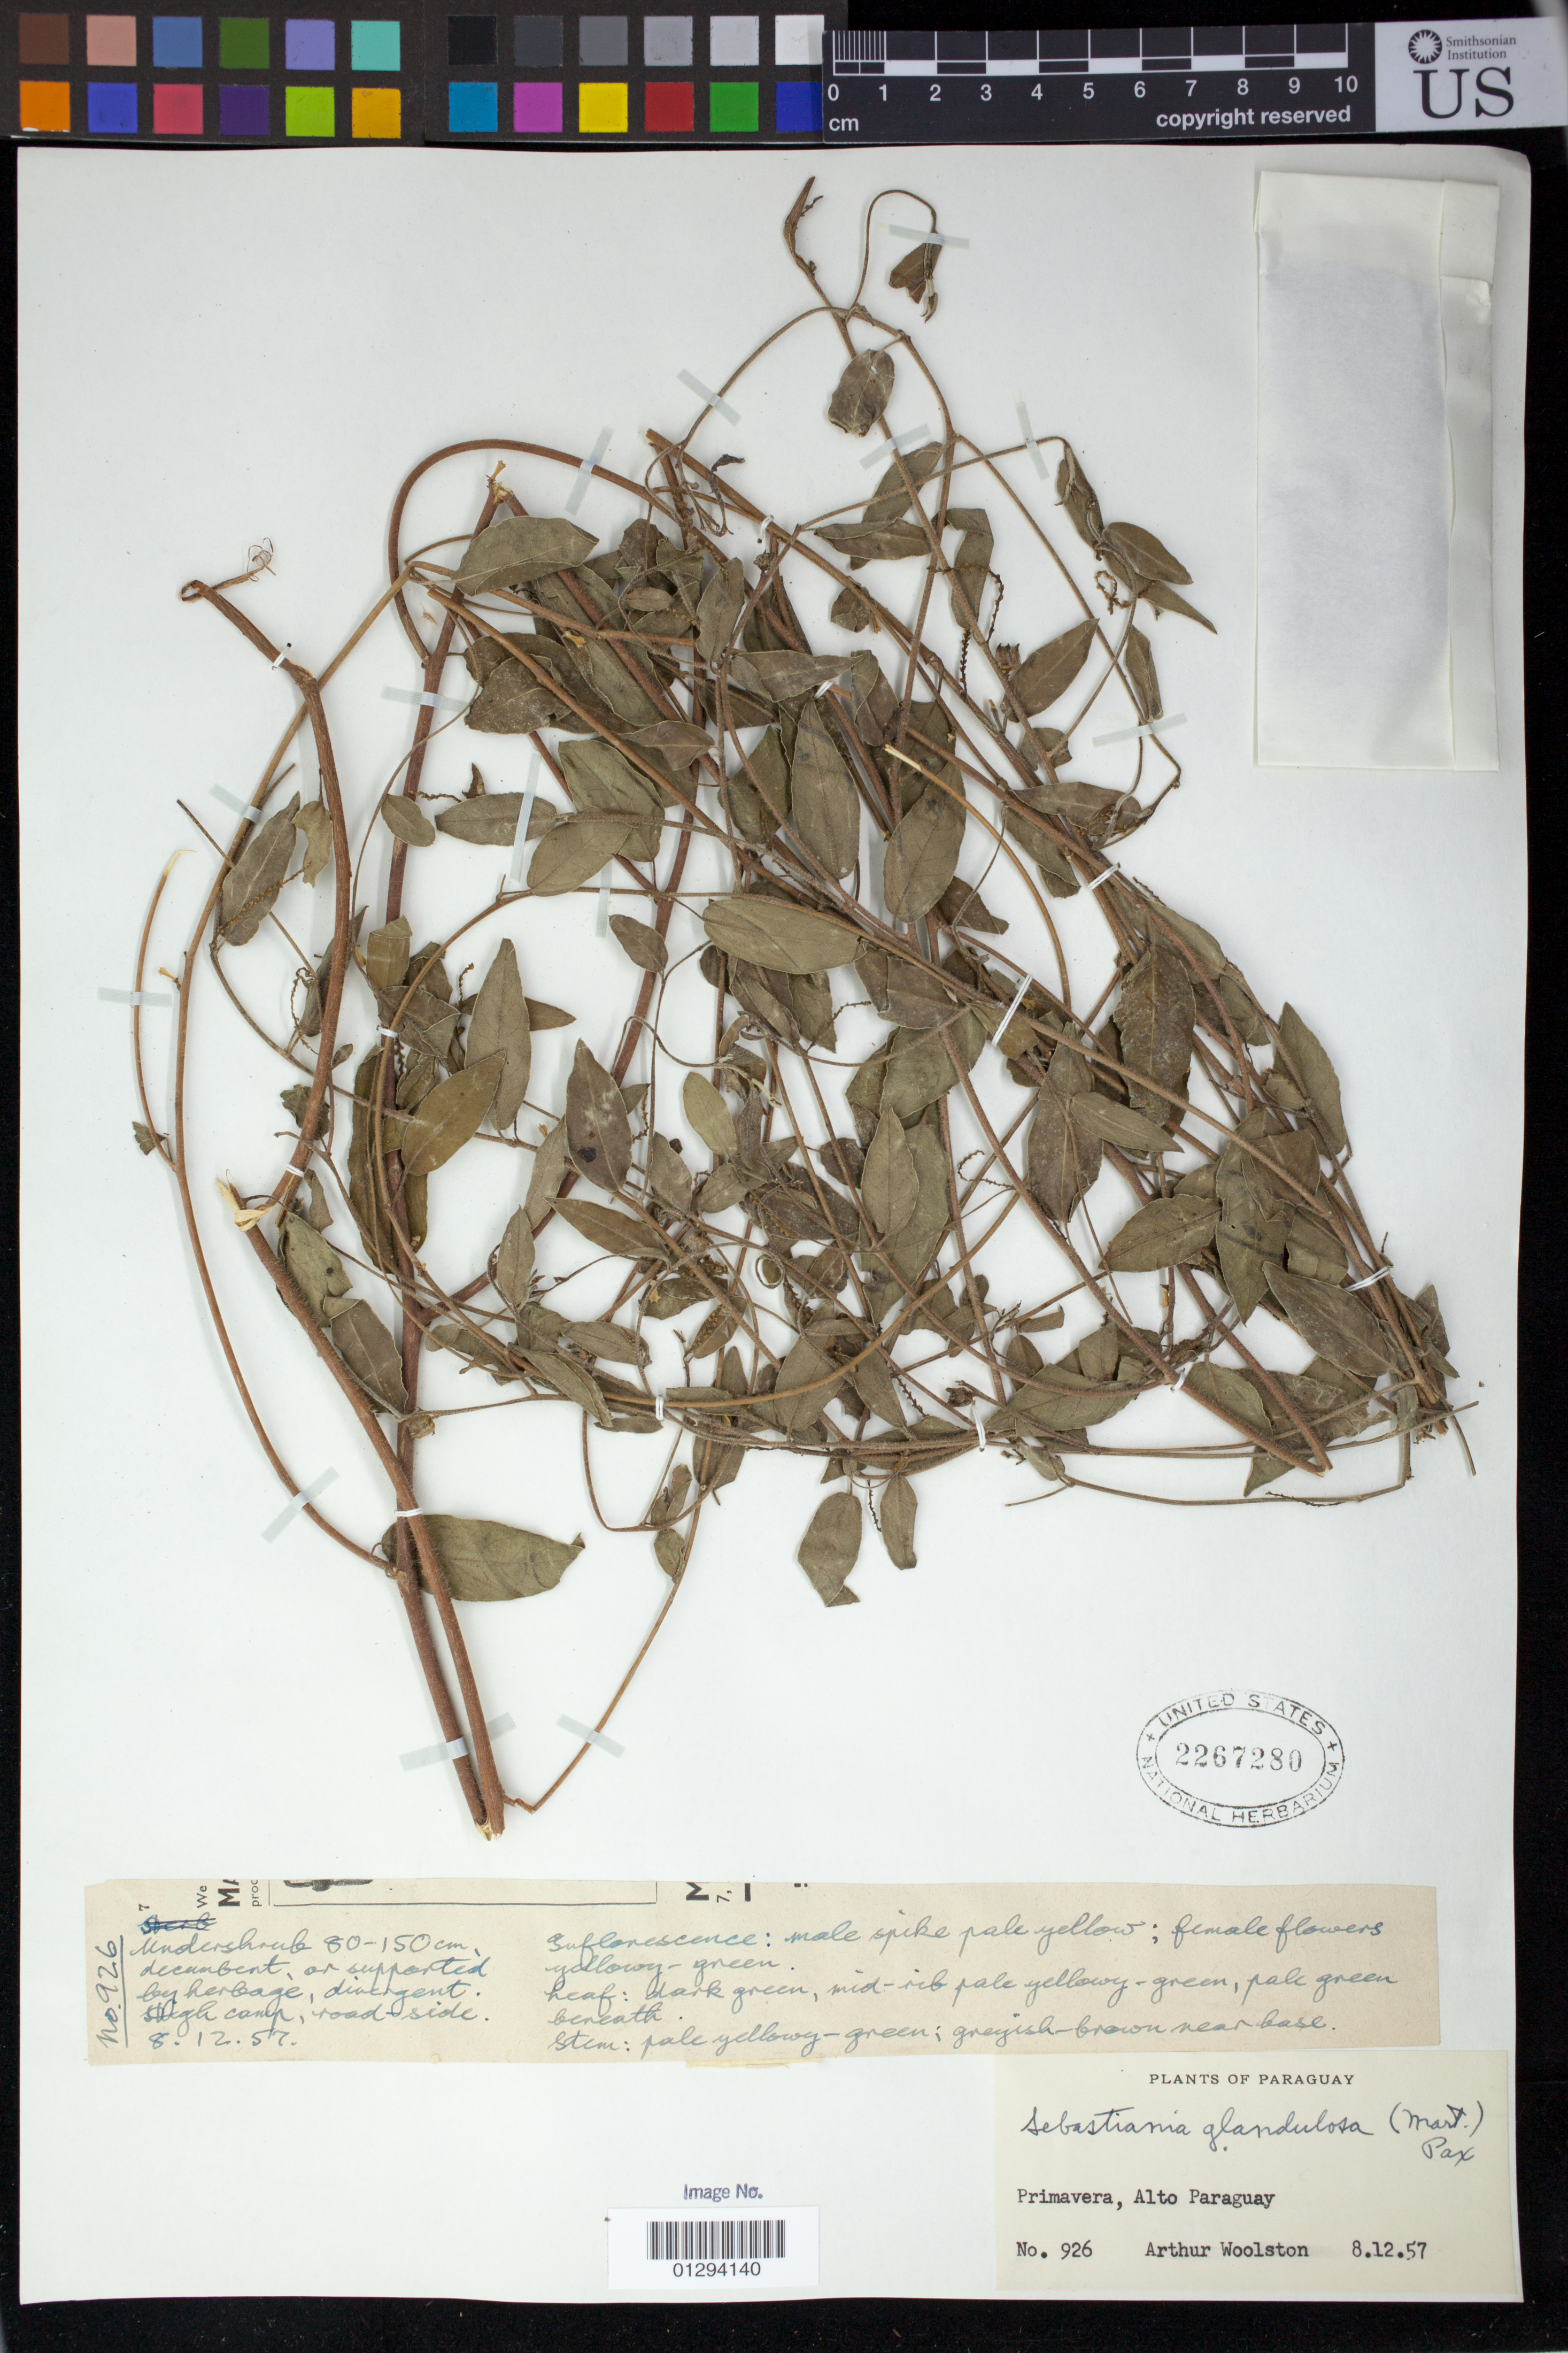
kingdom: Plantae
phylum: Tracheophyta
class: Magnoliopsida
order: Malpighiales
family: Euphorbiaceae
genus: Senefeldera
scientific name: Senefeldera glandulosa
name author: (Sw.) Müll. Arg.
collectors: A. L. Woolston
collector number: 926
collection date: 1957-08-12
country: Paraguay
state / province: Presidente Hayes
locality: Primavera, Alto Paraguay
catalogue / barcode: US 2267280